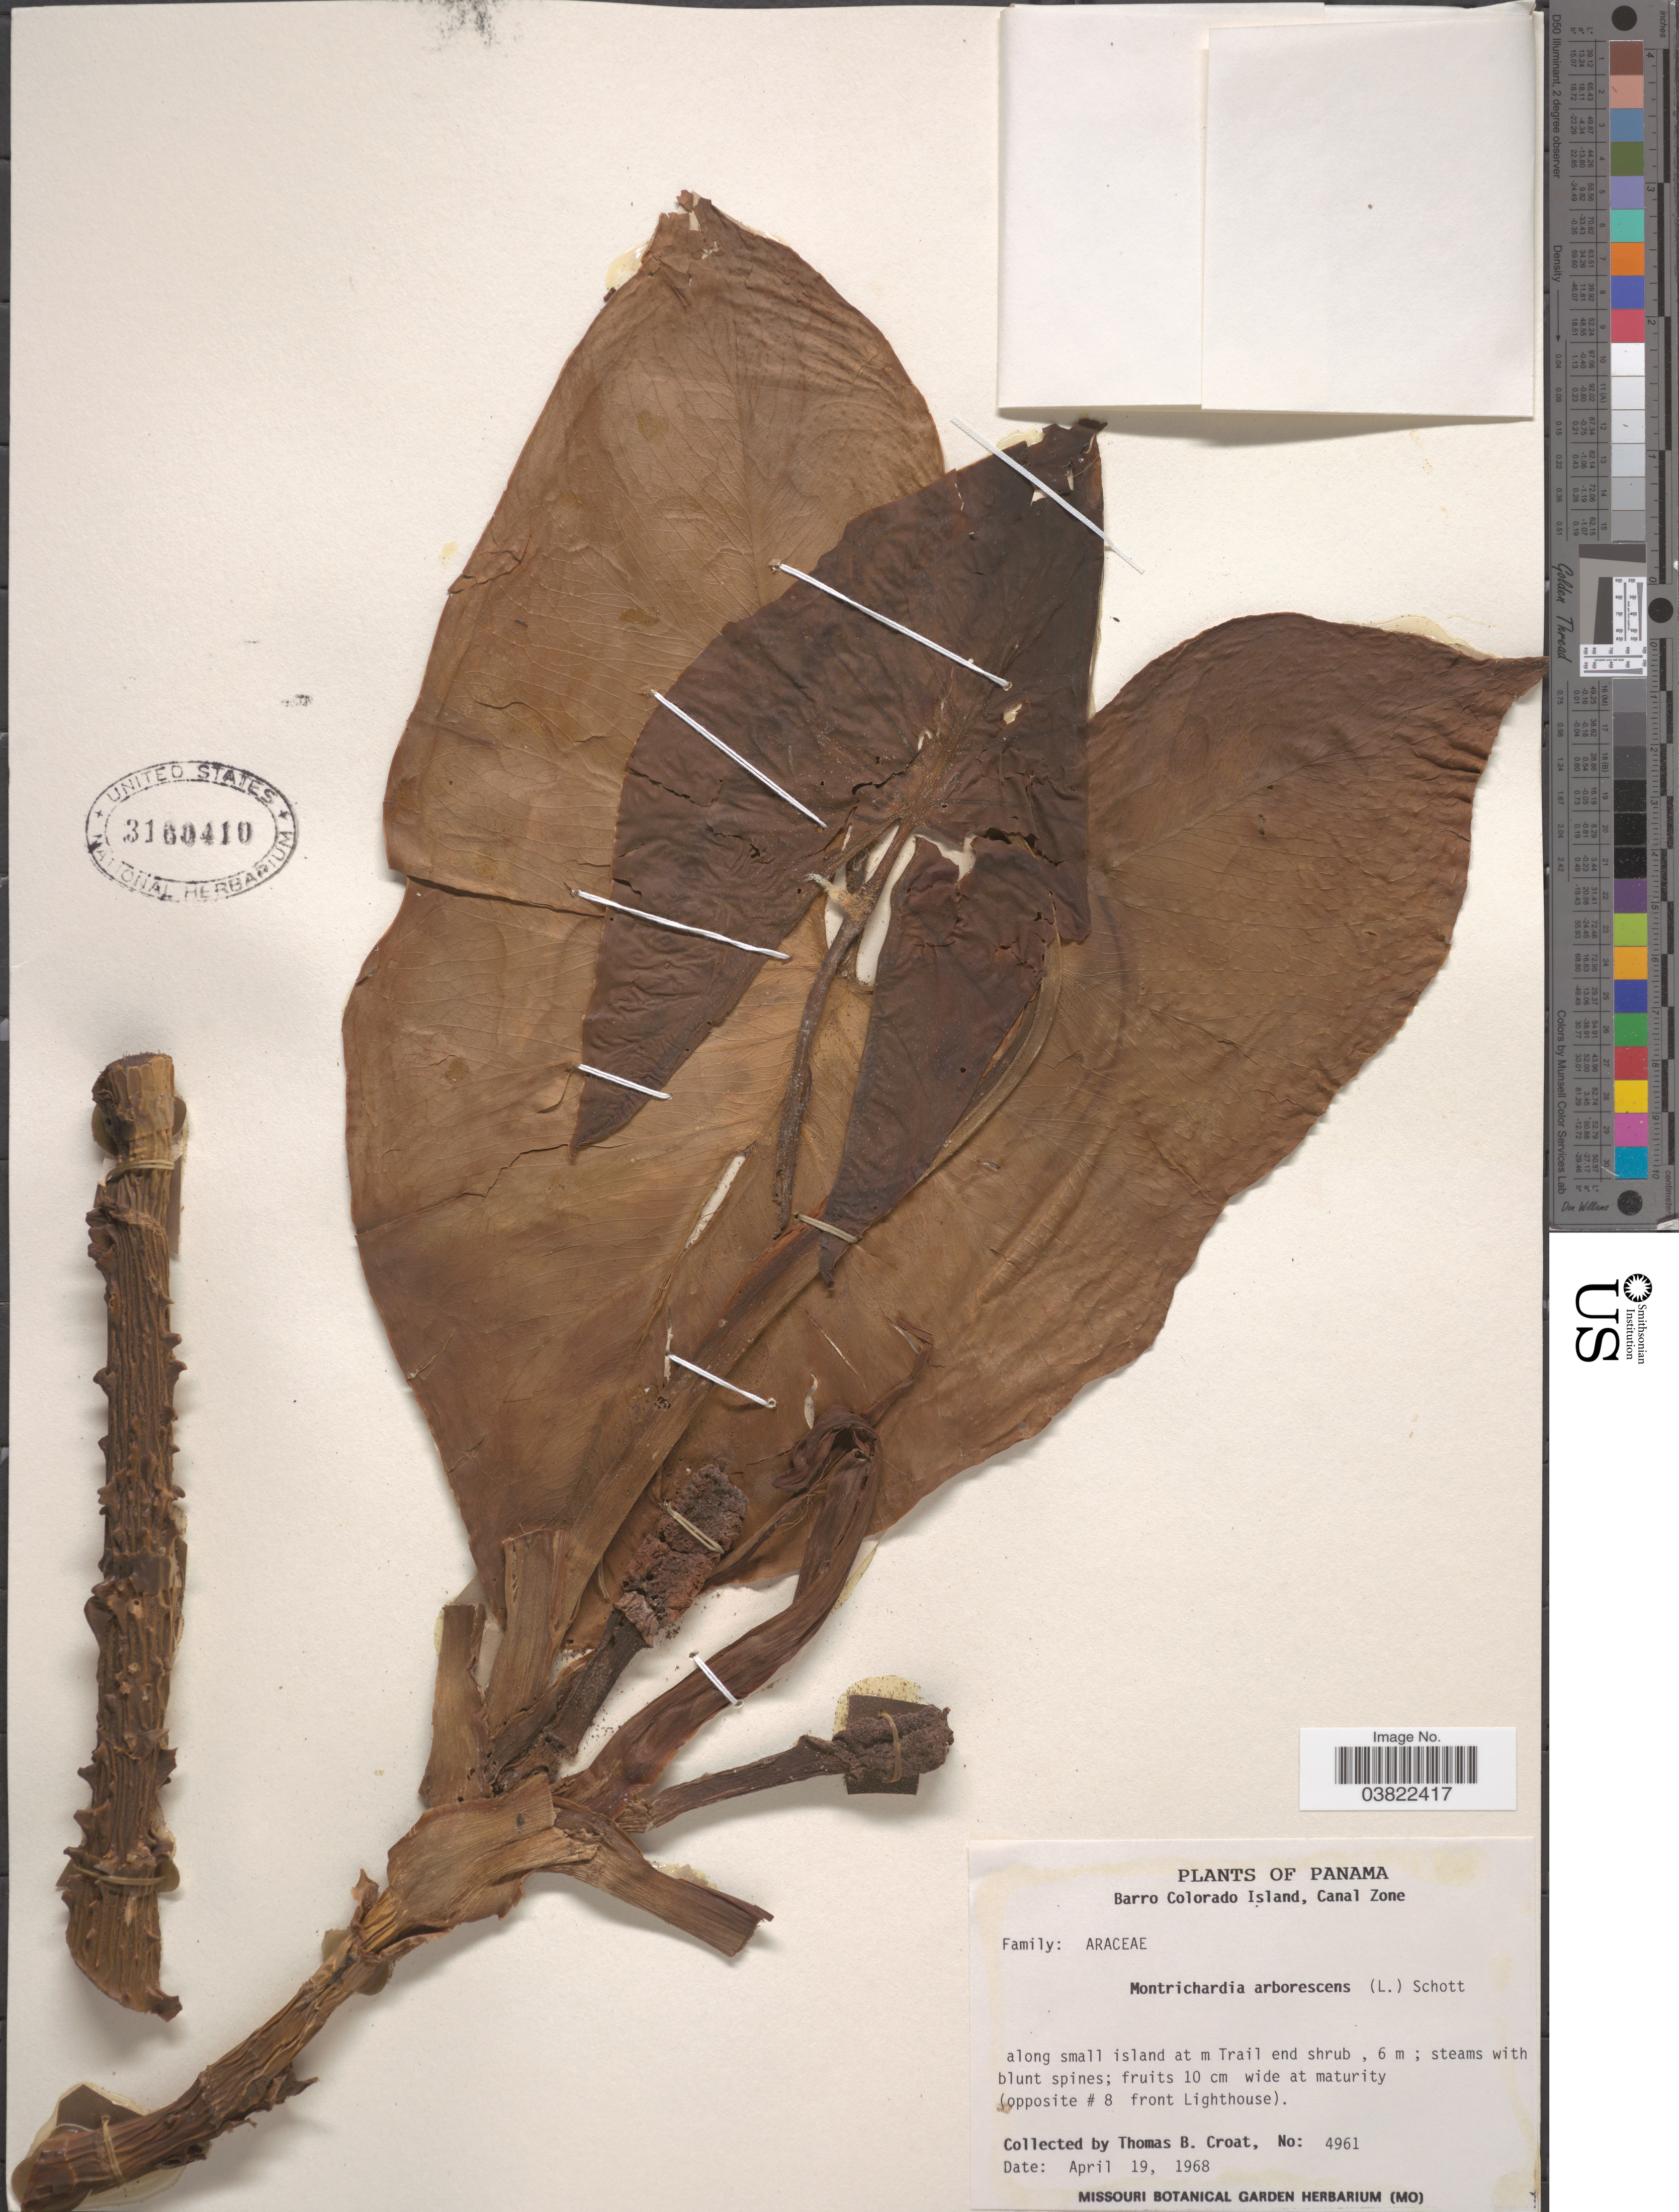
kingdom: Plantae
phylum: Tracheophyta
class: Liliopsida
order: Alismatales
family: Araceae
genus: Montrichardia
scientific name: Montrichardia arborea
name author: (Kunth) Schott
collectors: T. B. Croat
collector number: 4961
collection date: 1968-04-19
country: Panama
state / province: Panamá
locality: Barro Colorado Island, Canal Zone. Along small island at m Trail end shrub.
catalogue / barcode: US 3160410